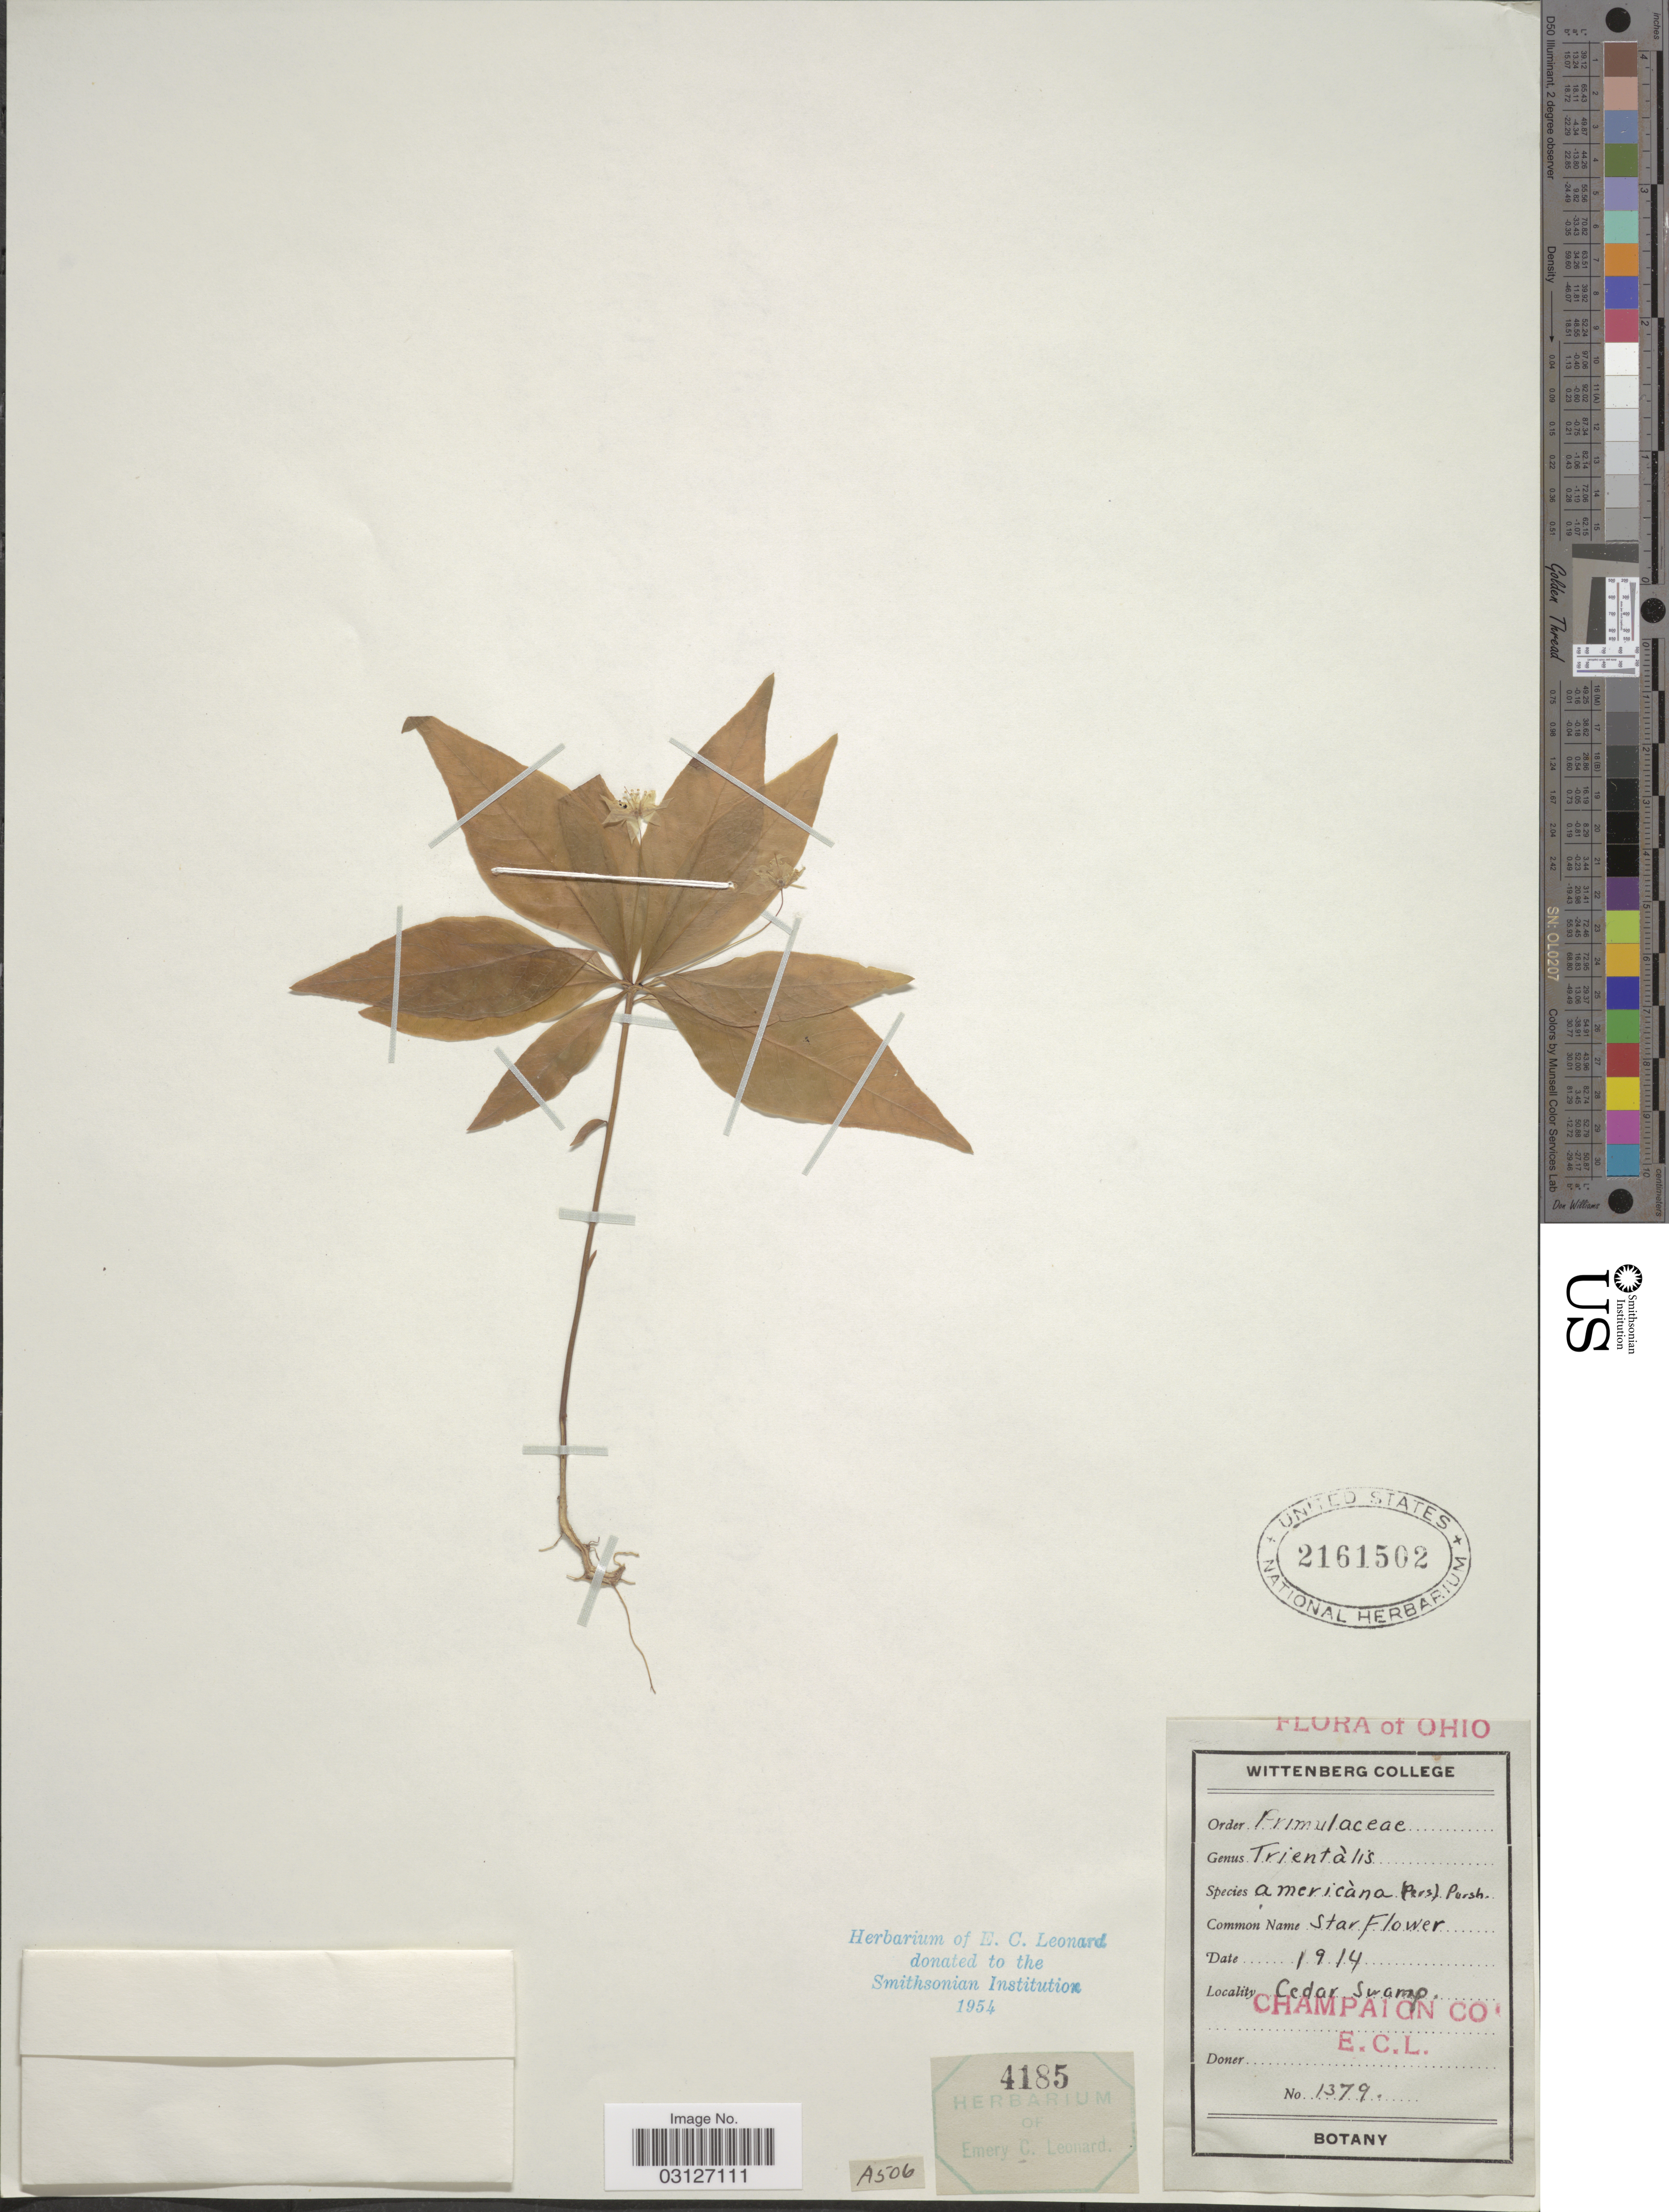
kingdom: Plantae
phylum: Tracheophyta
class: Magnoliopsida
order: Ericales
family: Primulaceae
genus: Trientalis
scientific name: Trientalis latifolia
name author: Hook.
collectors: E. C. Leonard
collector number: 1379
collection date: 1914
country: United States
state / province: Ohio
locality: Cedar Swamp, Champaign Co.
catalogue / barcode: US 2161502